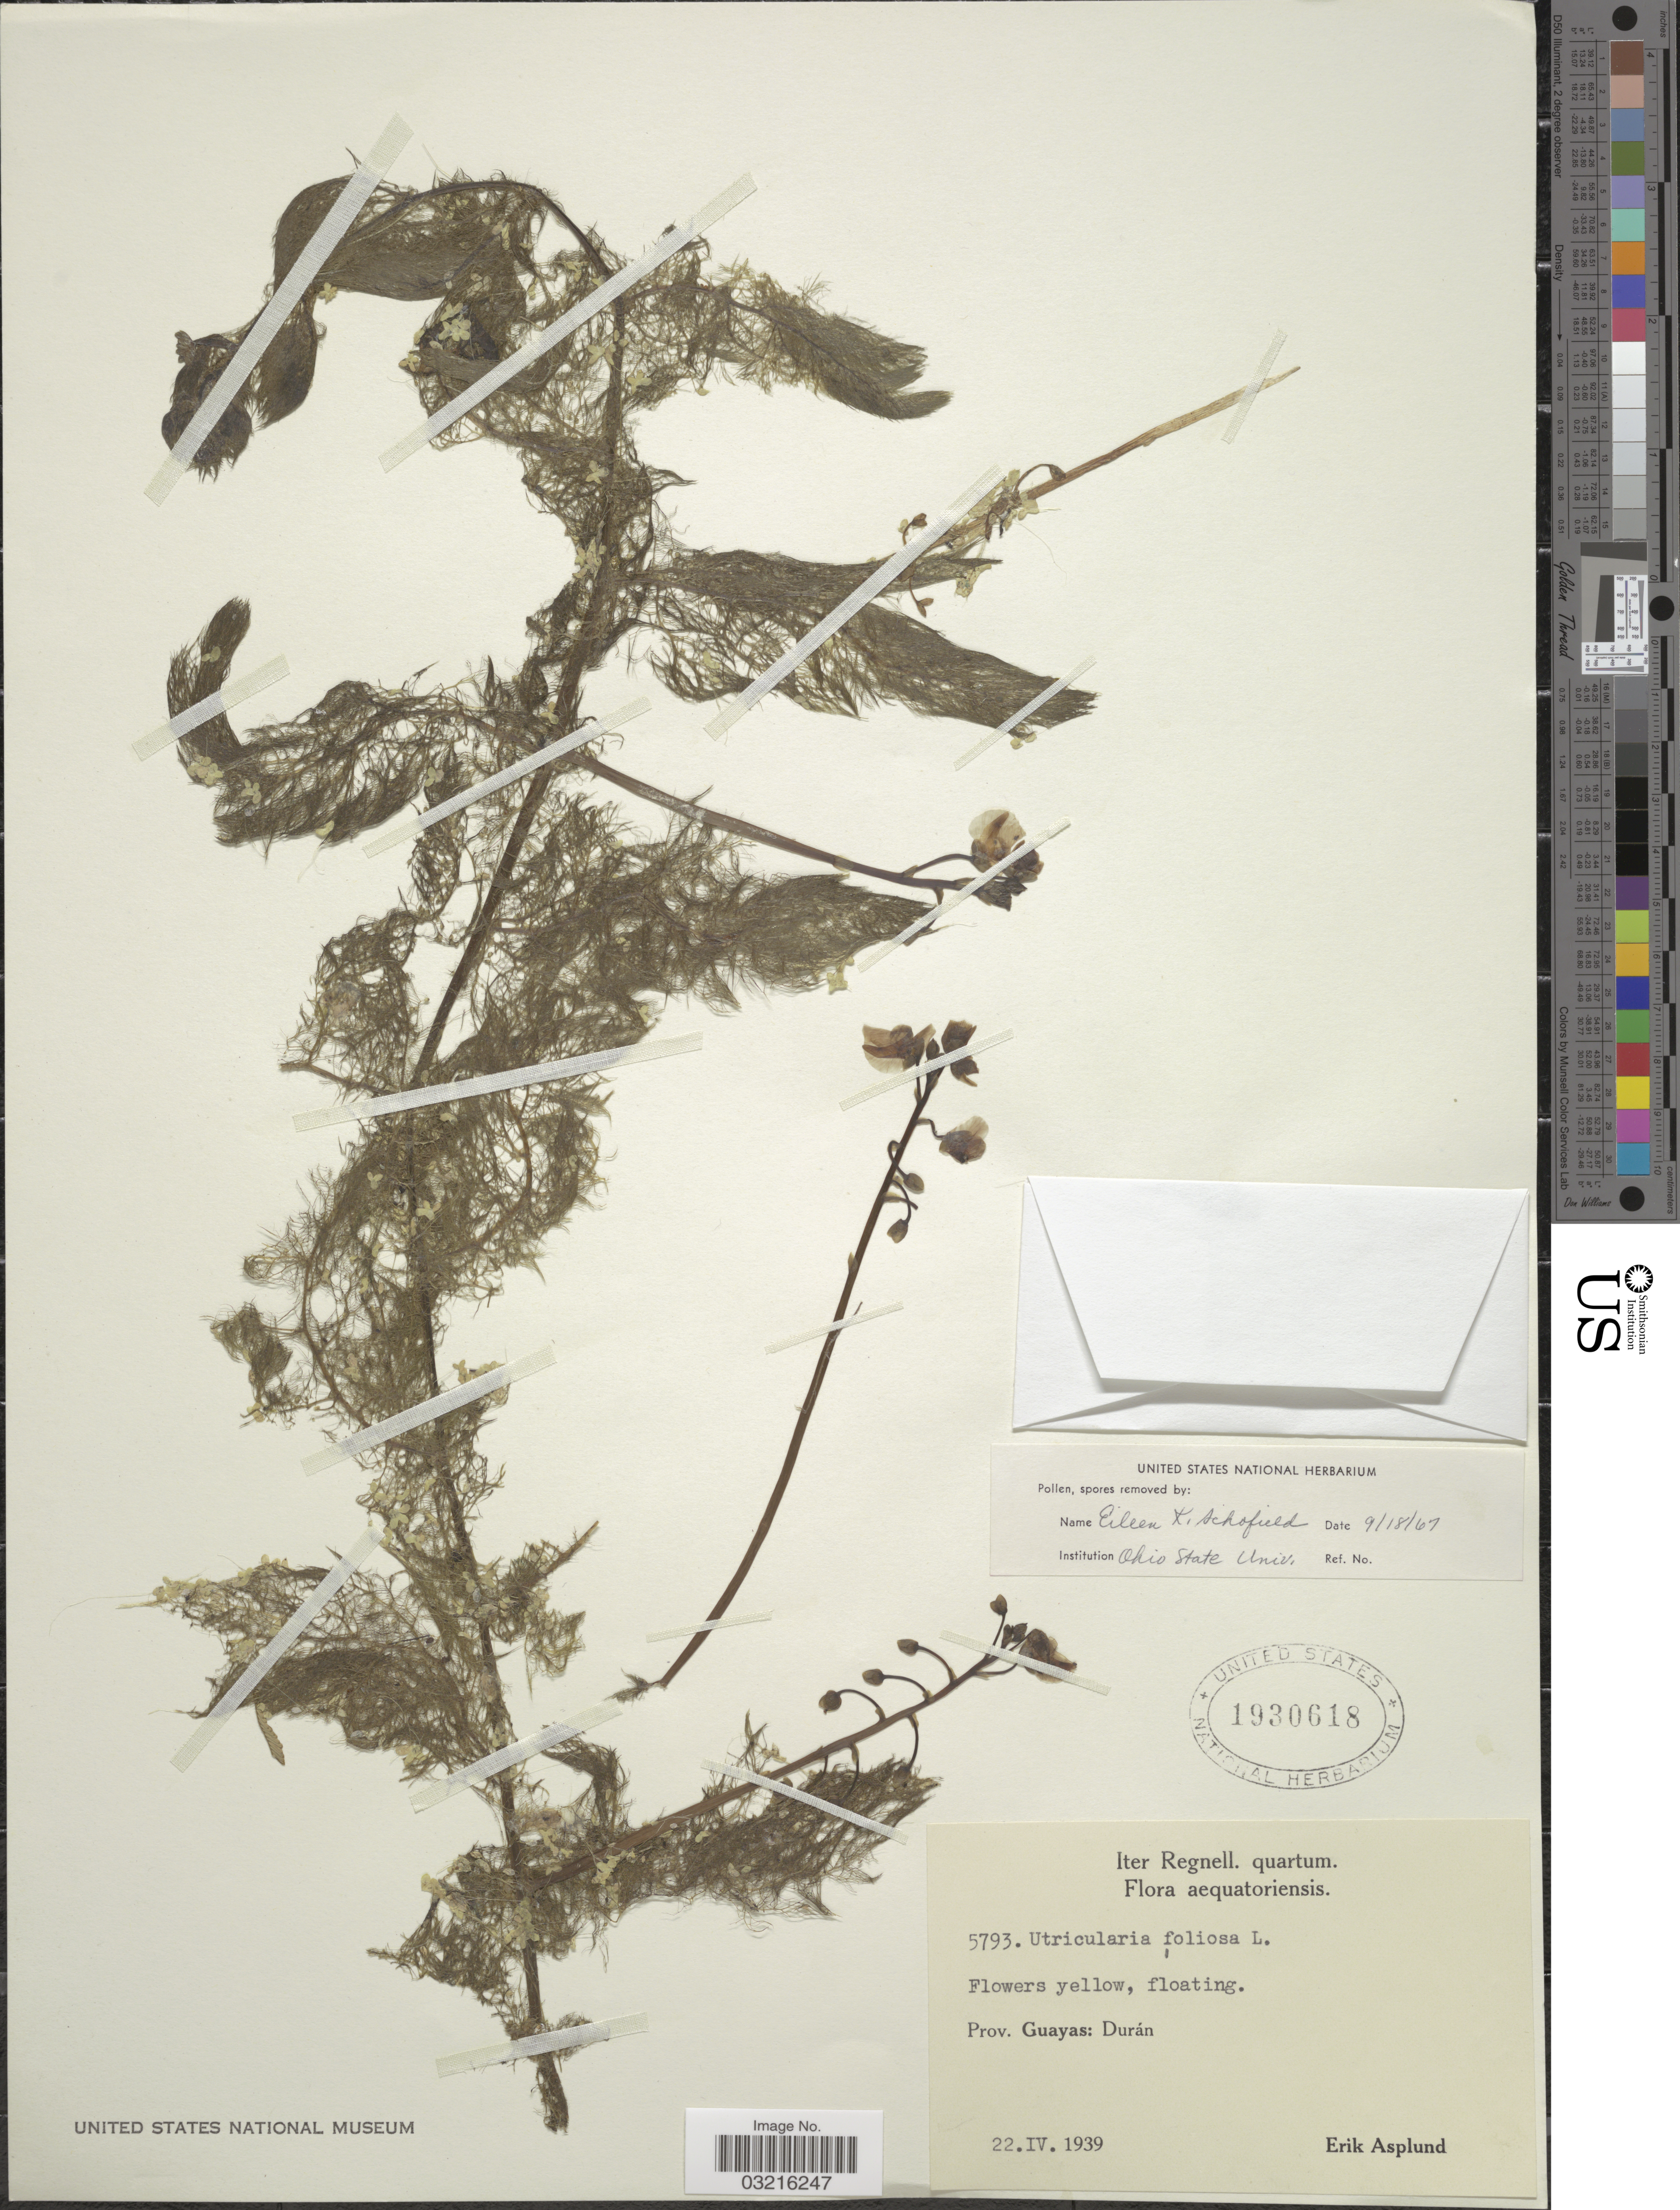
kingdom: Plantae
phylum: Tracheophyta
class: Magnoliopsida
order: Lamiales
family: Lentibulariaceae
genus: Utricularia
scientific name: Utricularia foliosa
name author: L.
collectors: E. Asplund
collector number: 5793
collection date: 1939-04-22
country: Ecuador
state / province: Guayas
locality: Durán.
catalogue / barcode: US 1930618